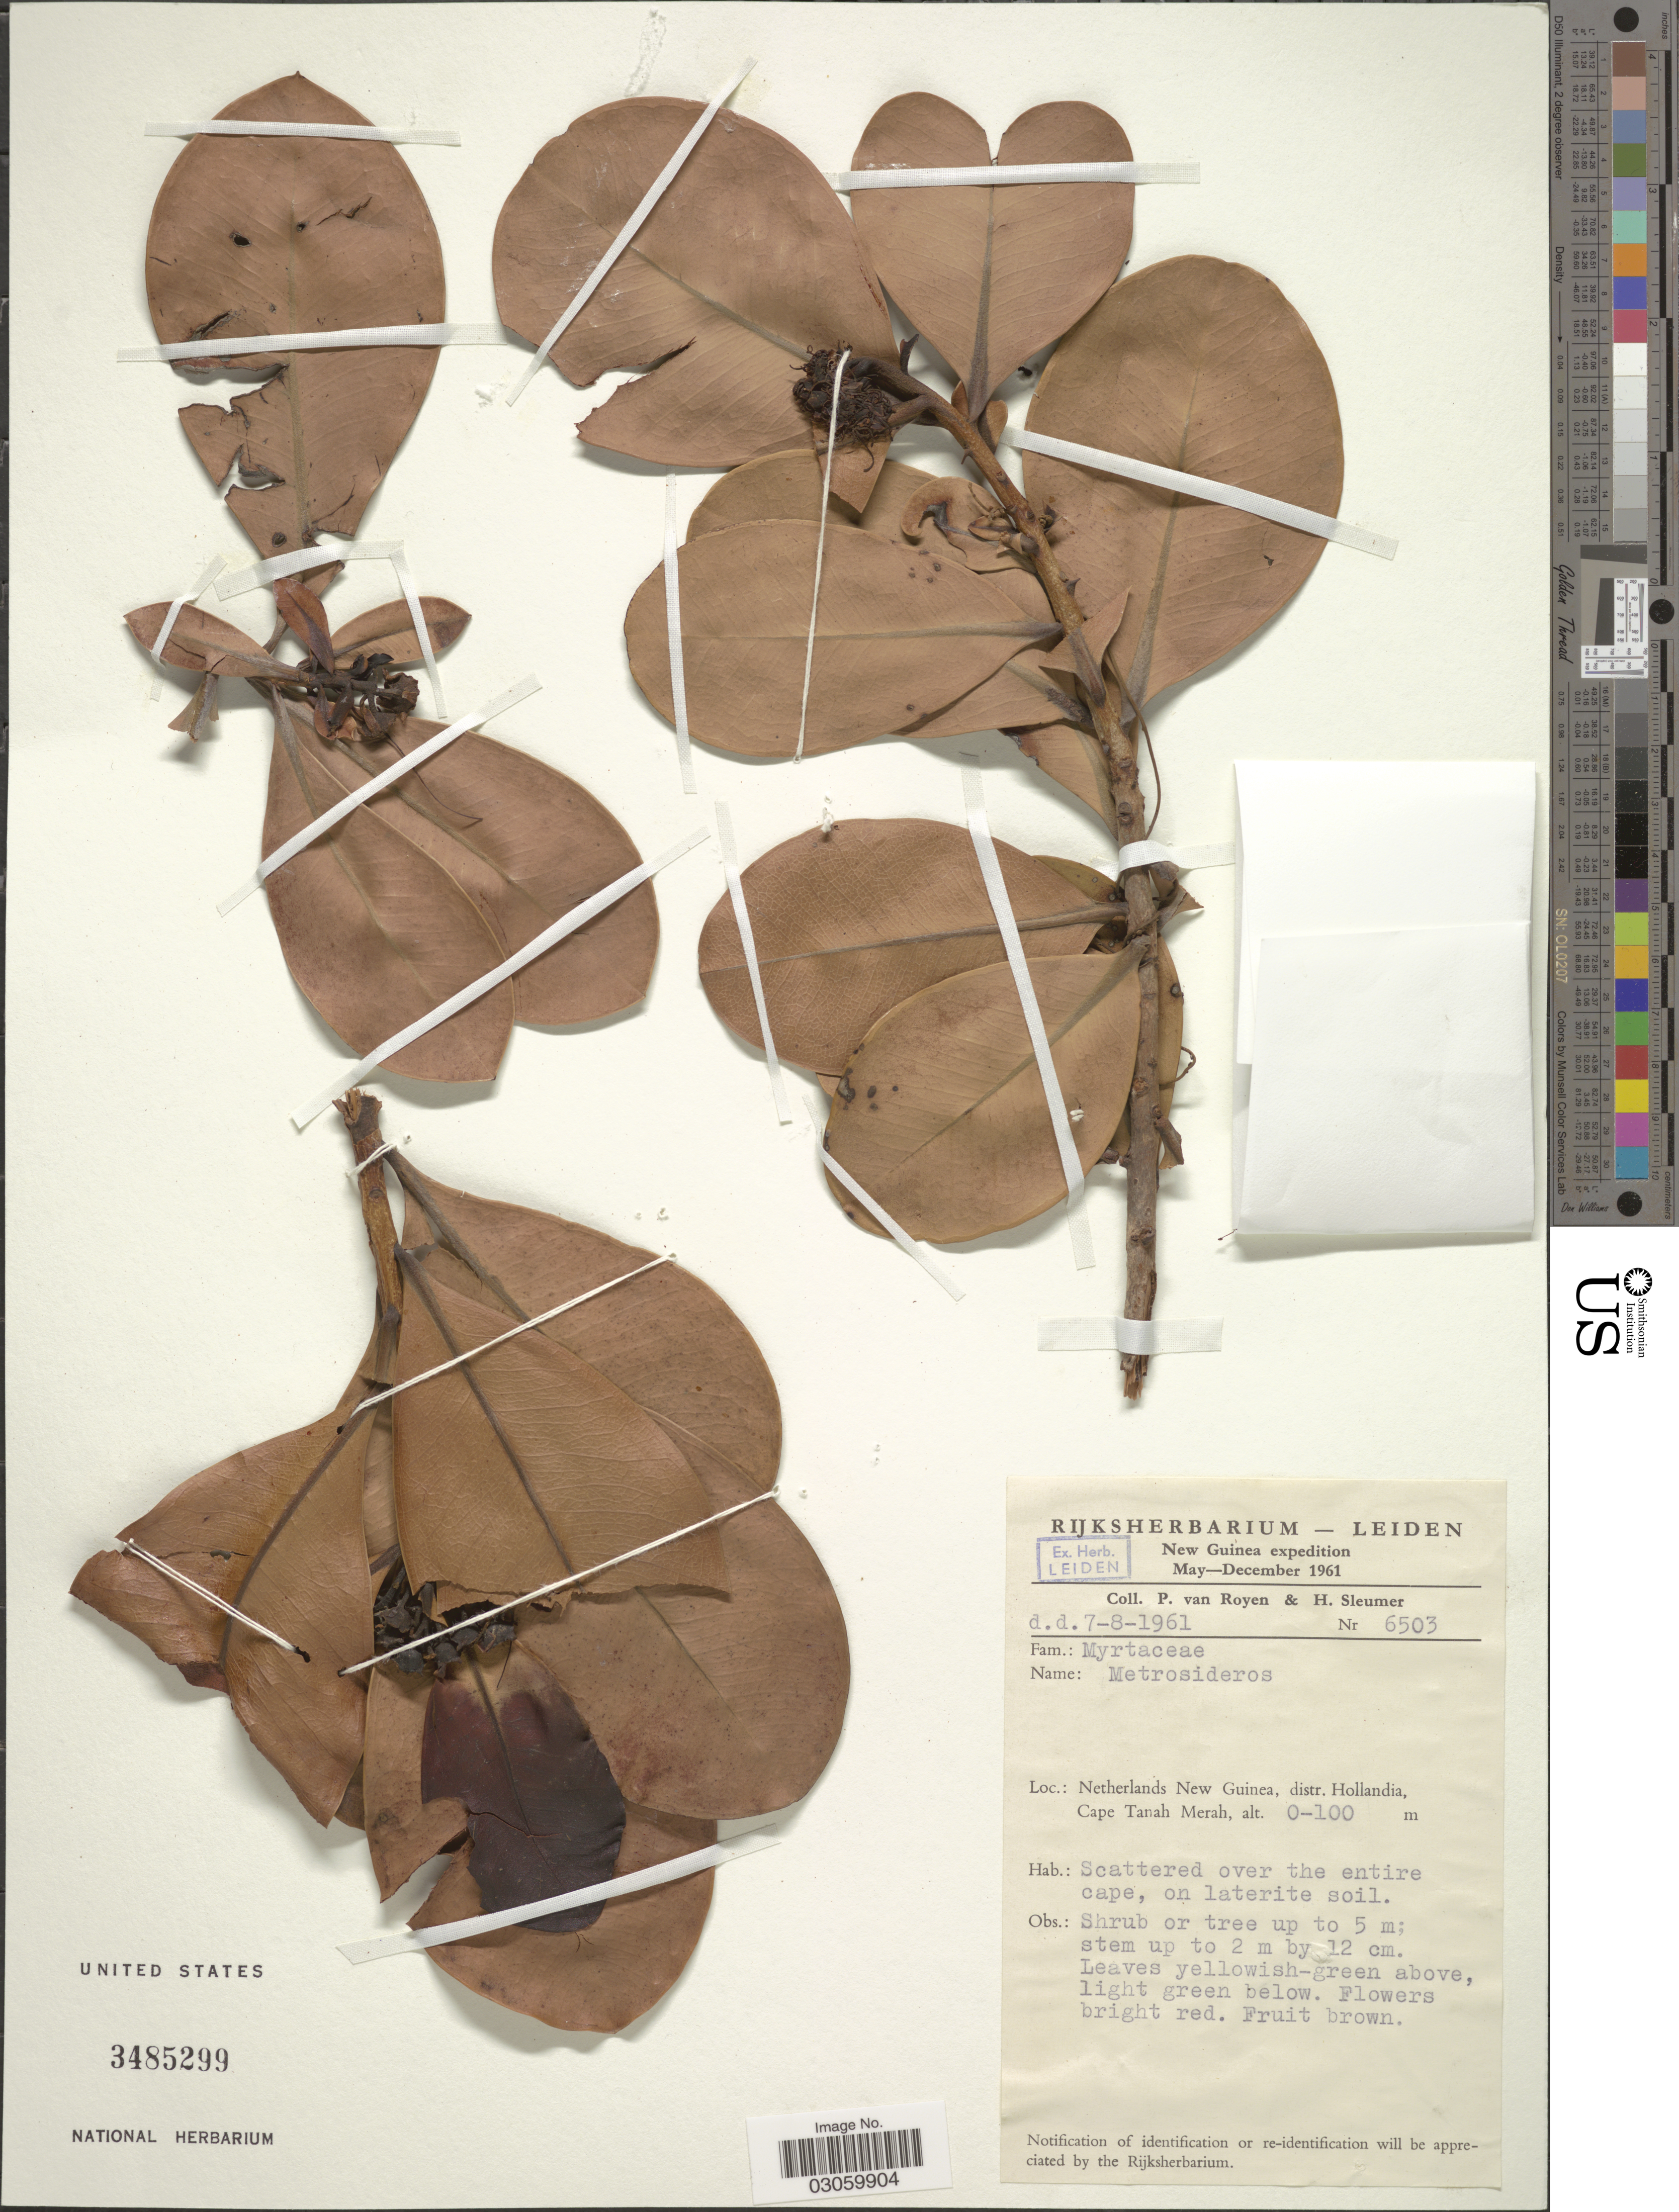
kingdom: Plantae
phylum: Tracheophyta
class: Magnoliopsida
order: Myrtales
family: Myrtaceae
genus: Metrosideros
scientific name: Metrosideros sp.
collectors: P. van Royen & H. O. Sleumer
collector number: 6503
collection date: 1961-08-07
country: Indonesia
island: New Guinea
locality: New Guinea. Netherlands New Guinea, distr. Hollandia, Cape Tanah Merah.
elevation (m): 0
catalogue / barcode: US 3485299